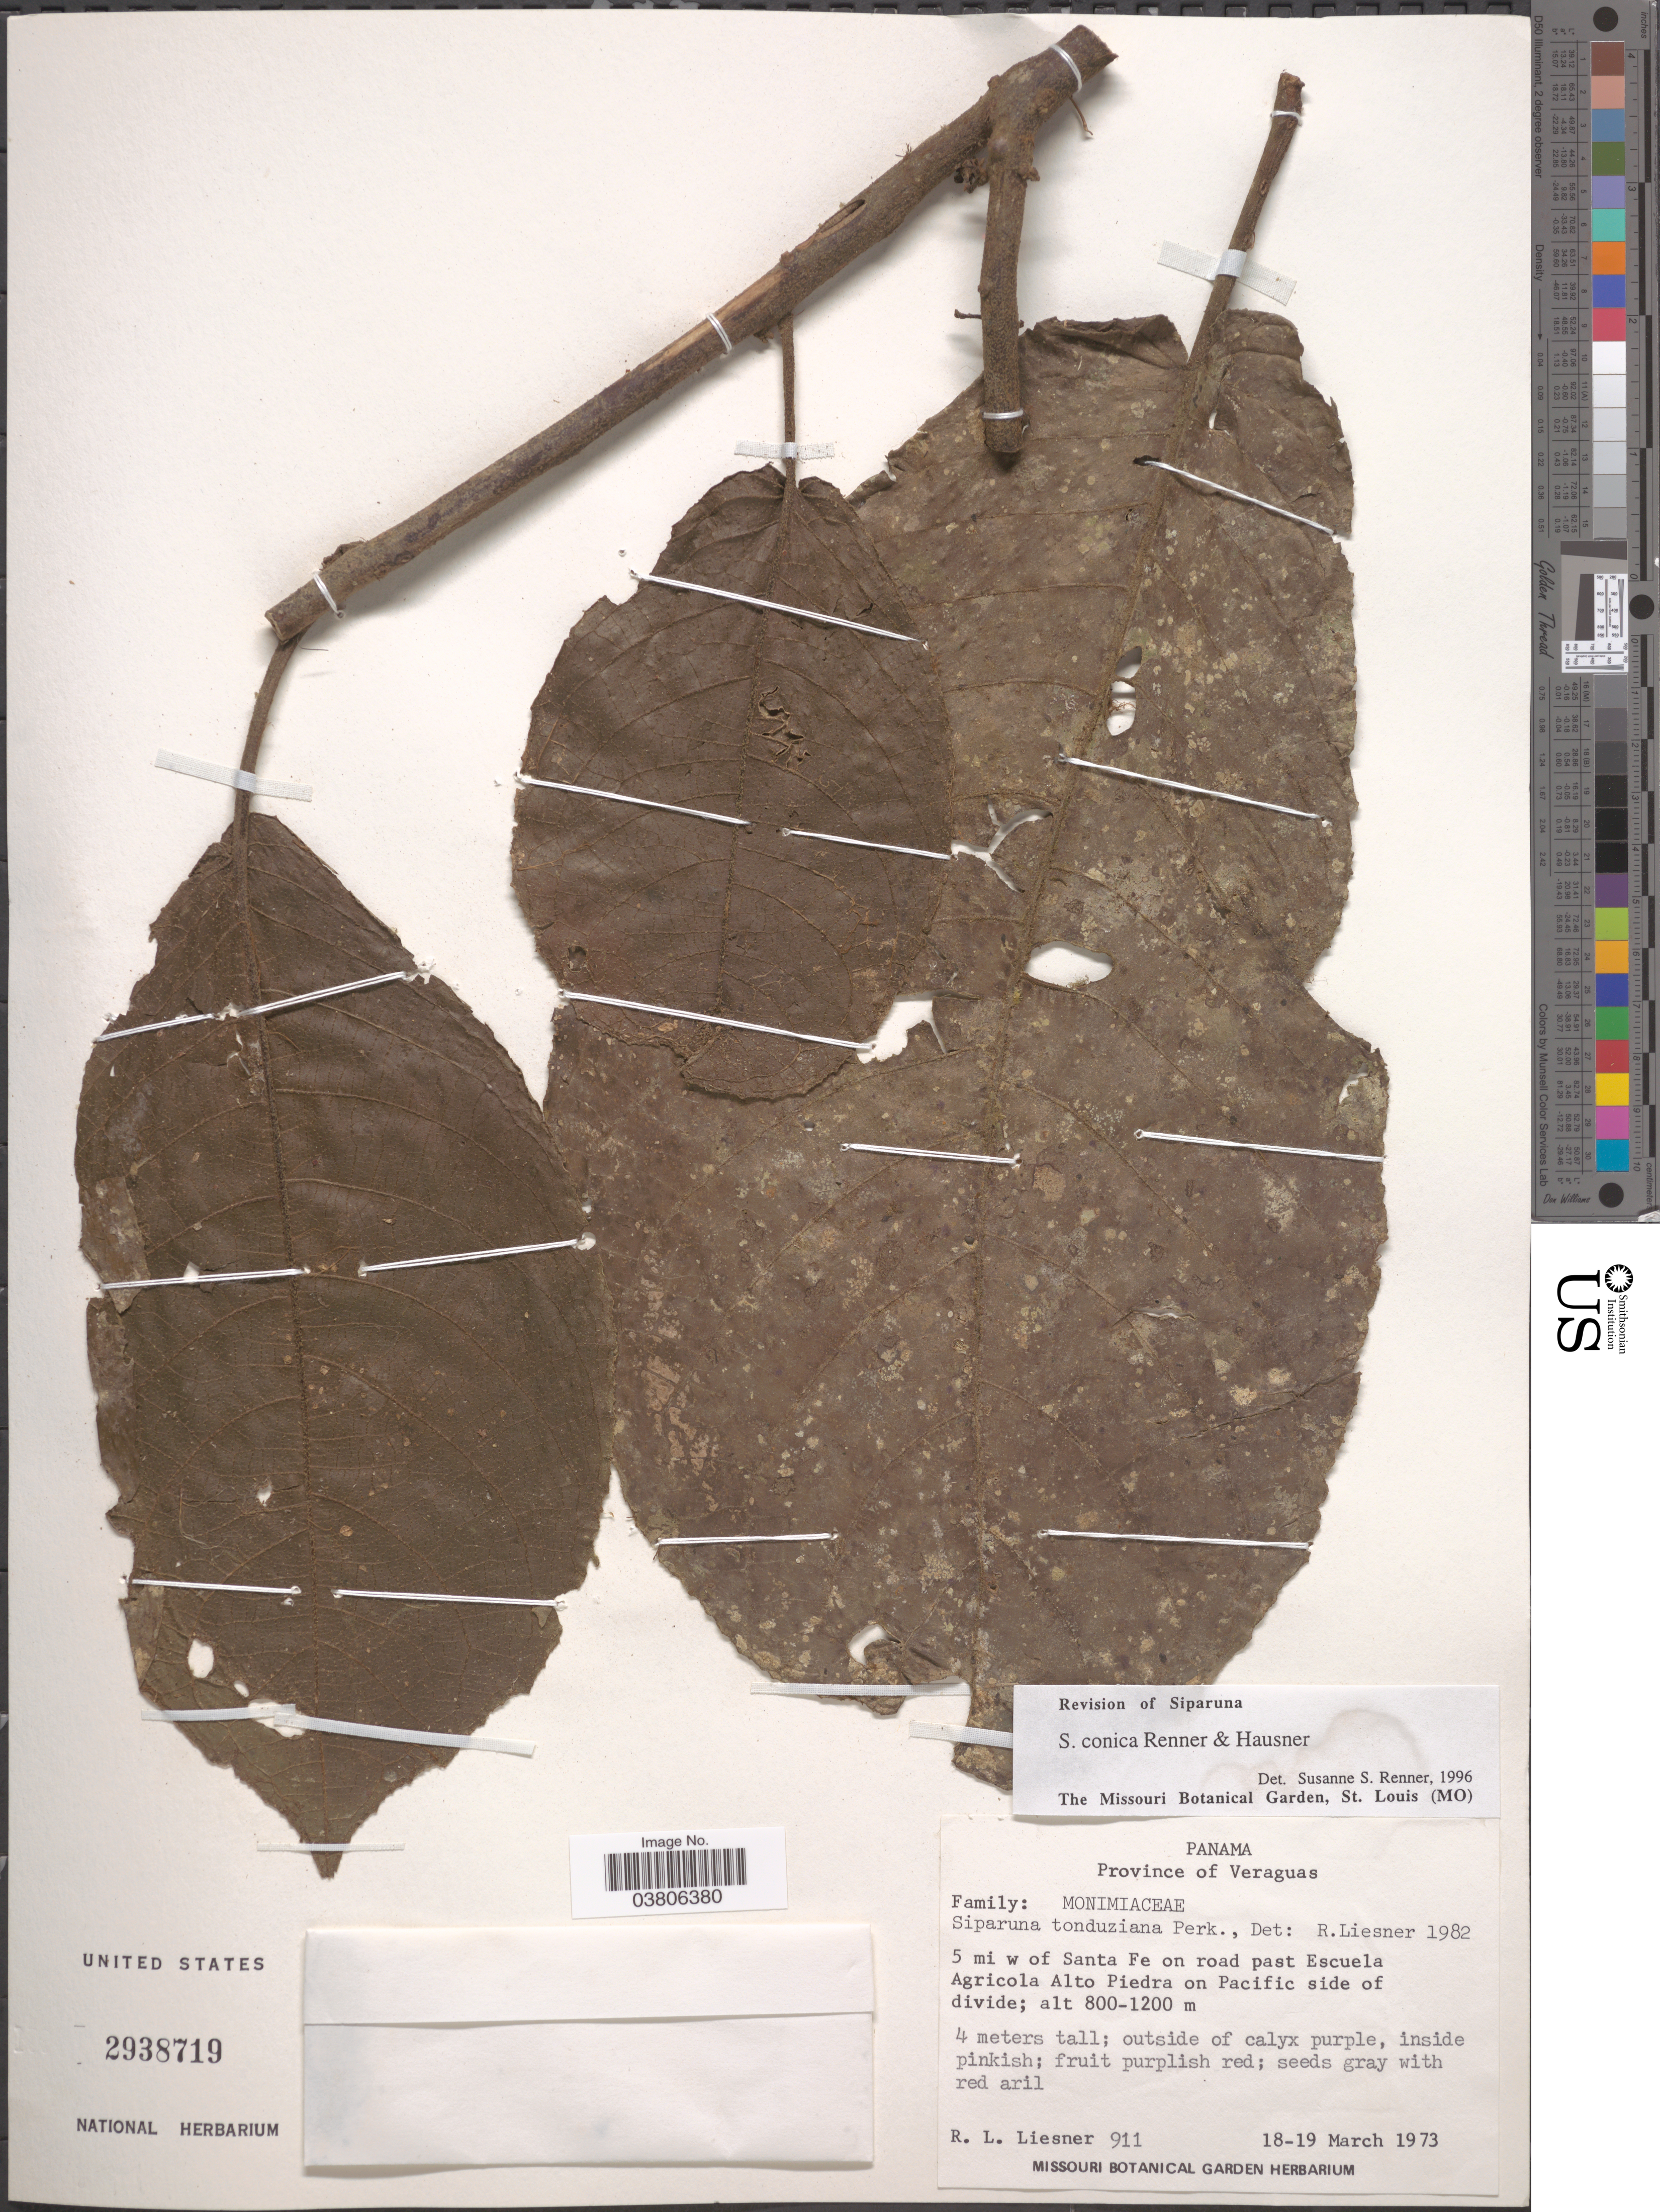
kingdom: Plantae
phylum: Tracheophyta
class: Magnoliopsida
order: Laurales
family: Siparunaceae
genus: Siparuna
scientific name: Siparuna conica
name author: S.S. Renner & Hausner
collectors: R. L. Liesner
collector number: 911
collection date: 1973-03-18/1973-03-19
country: Panama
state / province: Veraguas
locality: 5 mi w of Santa Fe on road past Escuela Agricola Alto Piedra on Pacific side of divide.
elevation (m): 800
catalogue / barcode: US 2938719